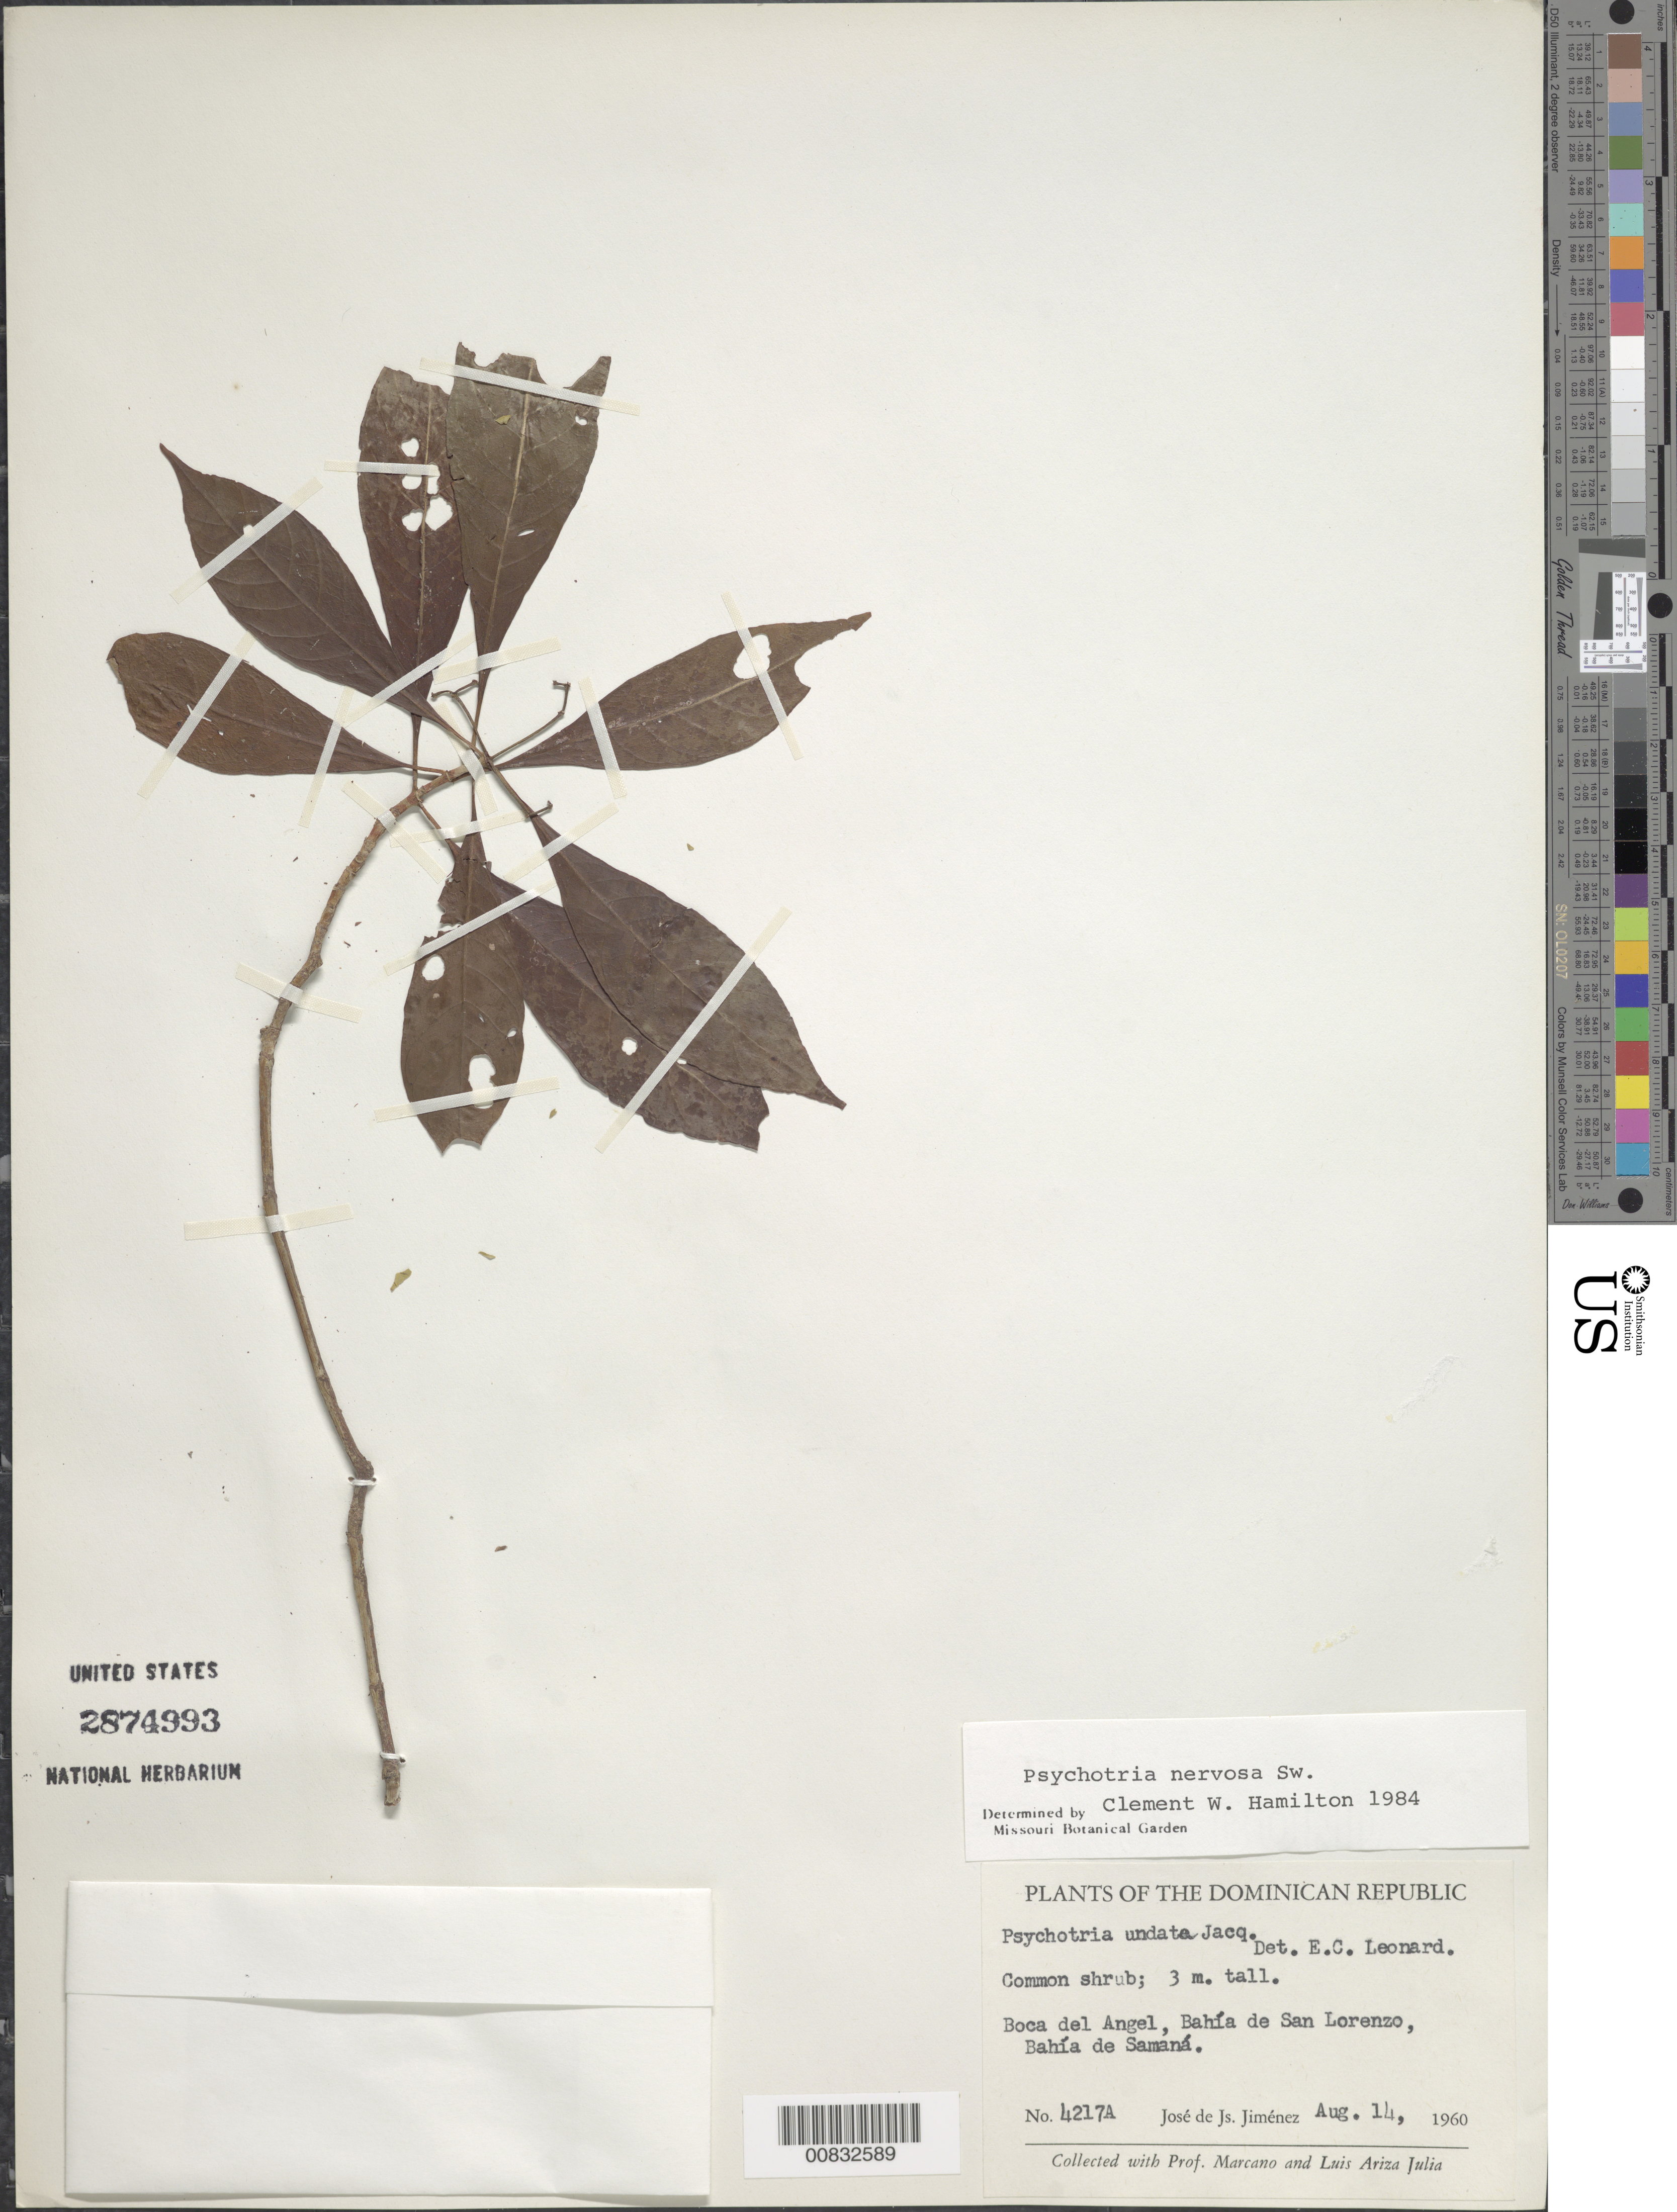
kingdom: Plantae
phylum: Tracheophyta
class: Magnoliopsida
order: Gentianales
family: Rubiaceae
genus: Psychotria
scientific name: Psychotria nervosa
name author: Sw.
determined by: Hamilton, C. W.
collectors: J. J. Jiménez Almonte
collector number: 4217A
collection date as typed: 14 Aug 1960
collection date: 1960-08-14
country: Dominican Republic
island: Hispaniola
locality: Boca del Angel, Bahía de San Lorenzo, Bahía de Samaná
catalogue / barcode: US 2874993